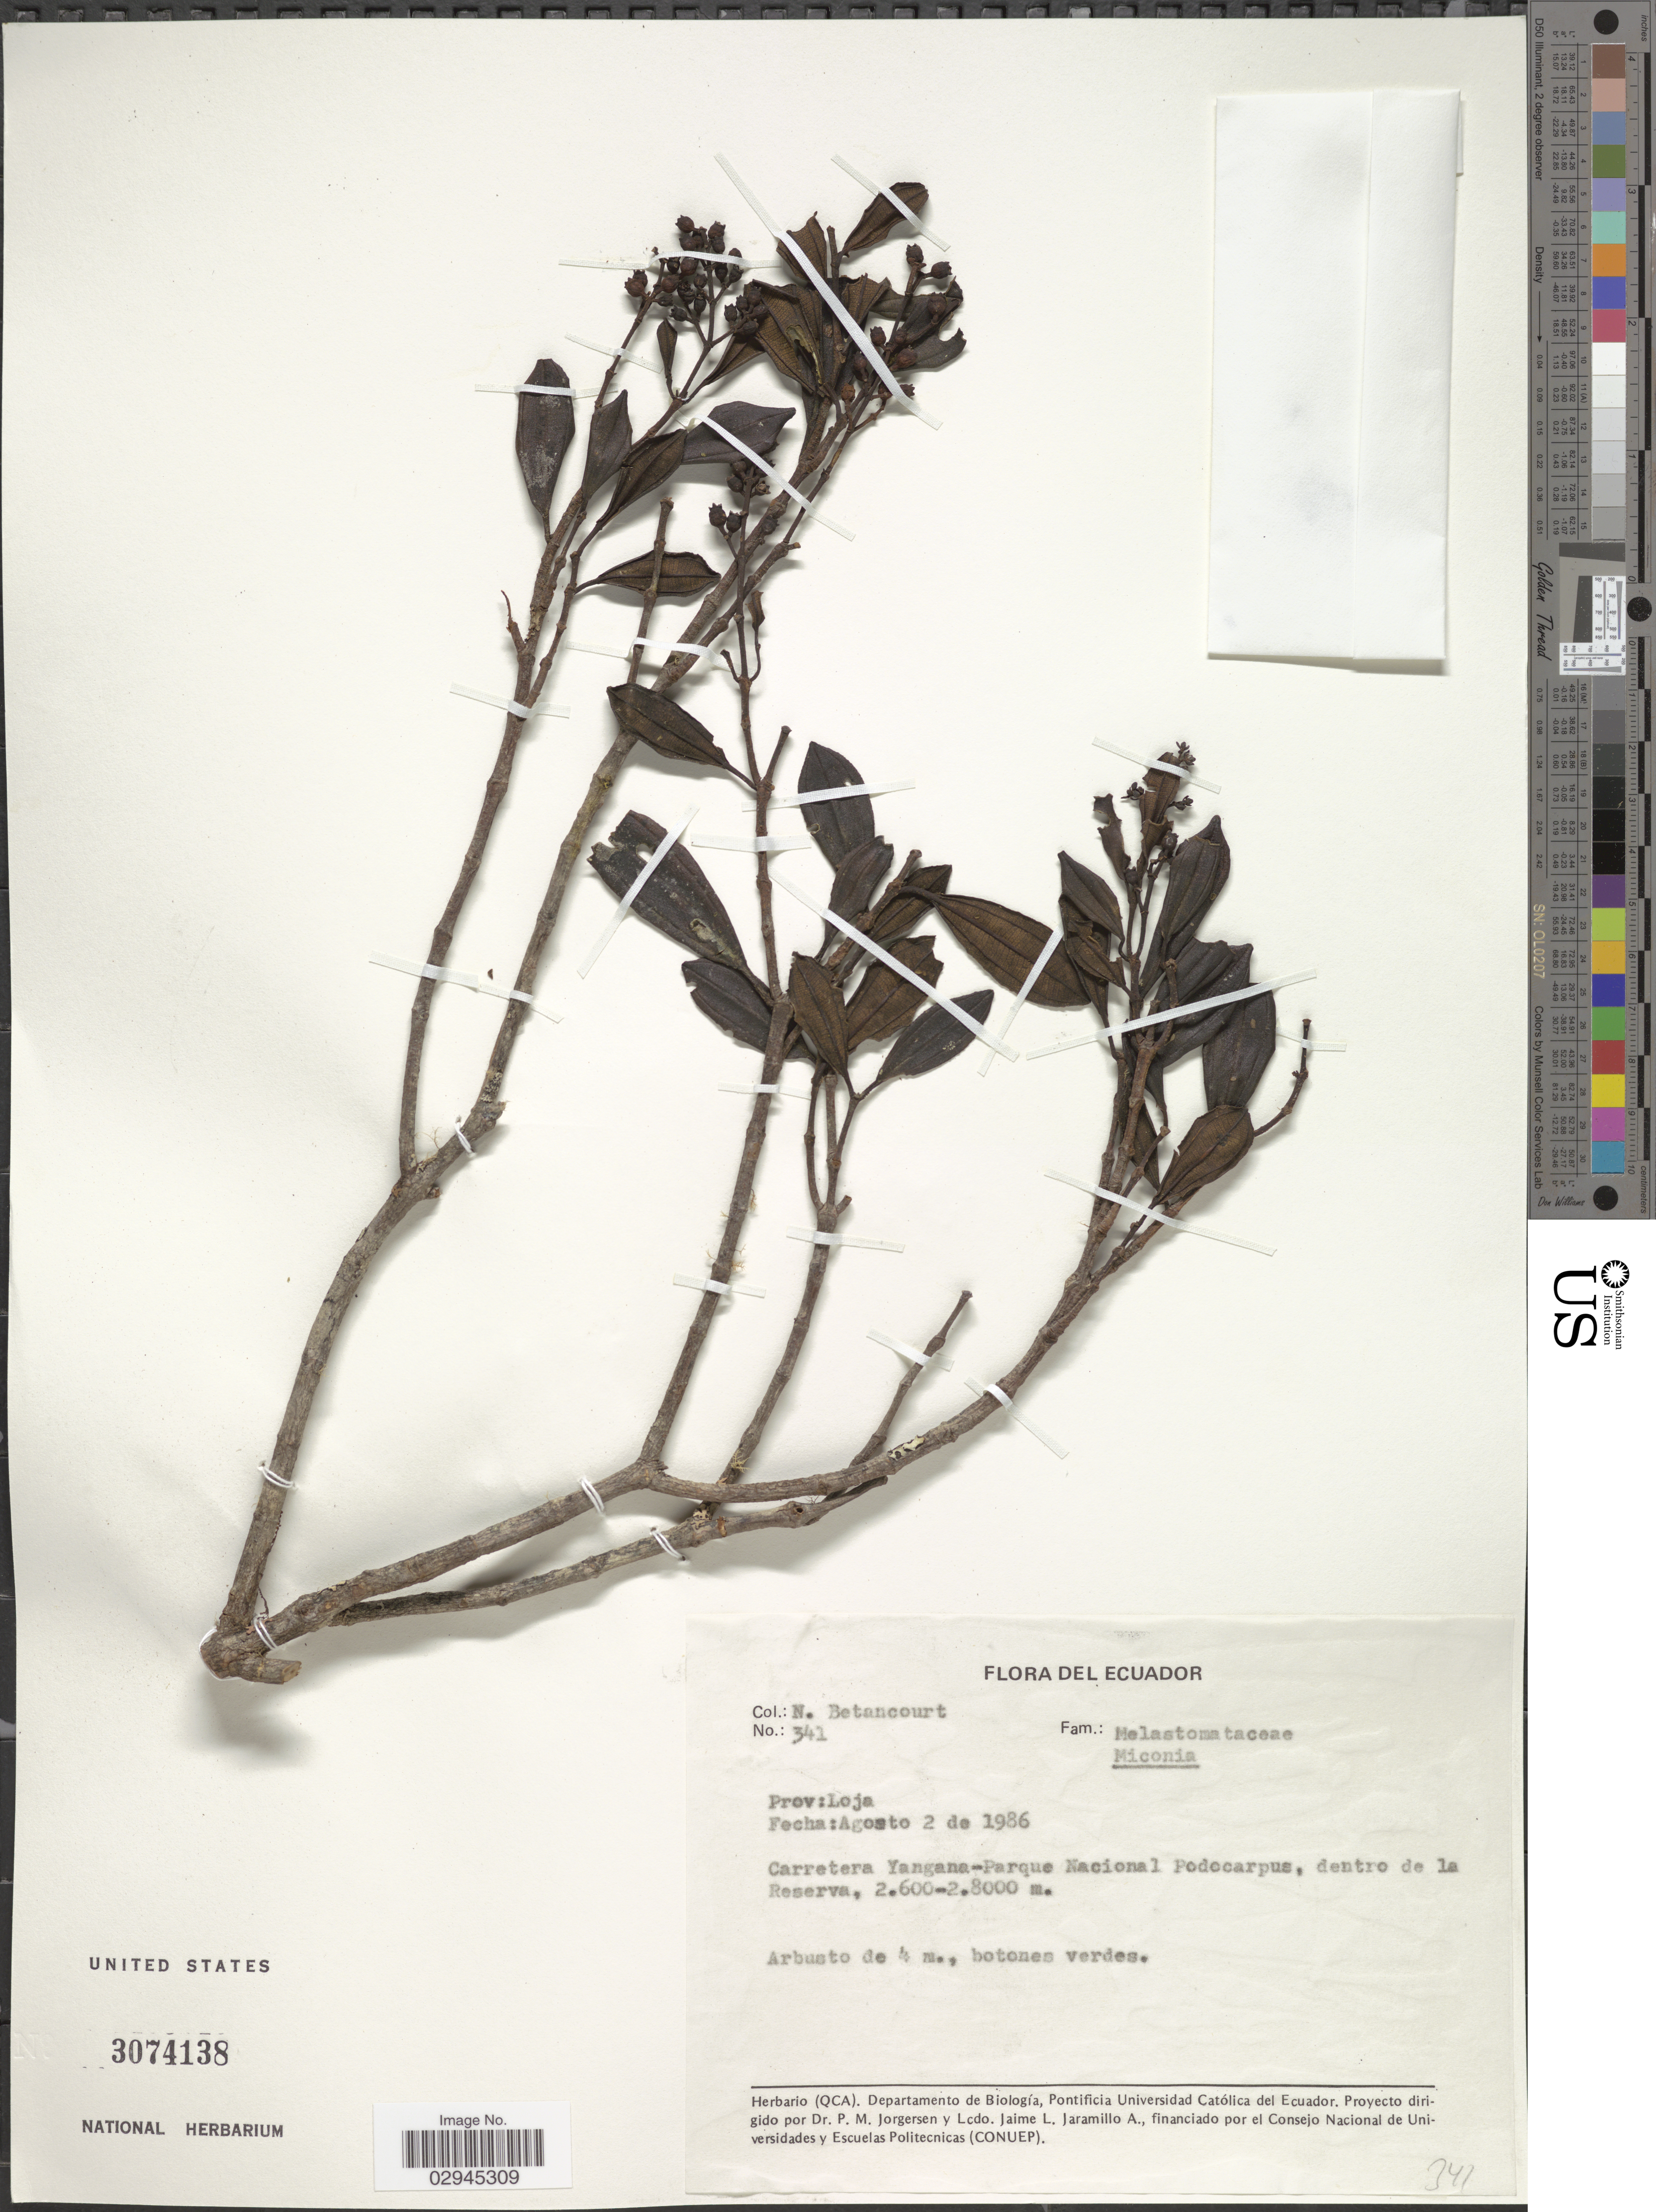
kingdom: Plantae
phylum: Tracheophyta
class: Magnoliopsida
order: Myrtales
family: Melastomataceae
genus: Miconia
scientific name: Miconia sp.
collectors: N. Betancourt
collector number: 341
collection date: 1986-08-02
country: Ecuador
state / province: Loja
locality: Carretera Yangana-Parque Nacional Podocarpus, dentro de la Reserva.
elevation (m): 2600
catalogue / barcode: US 3074138